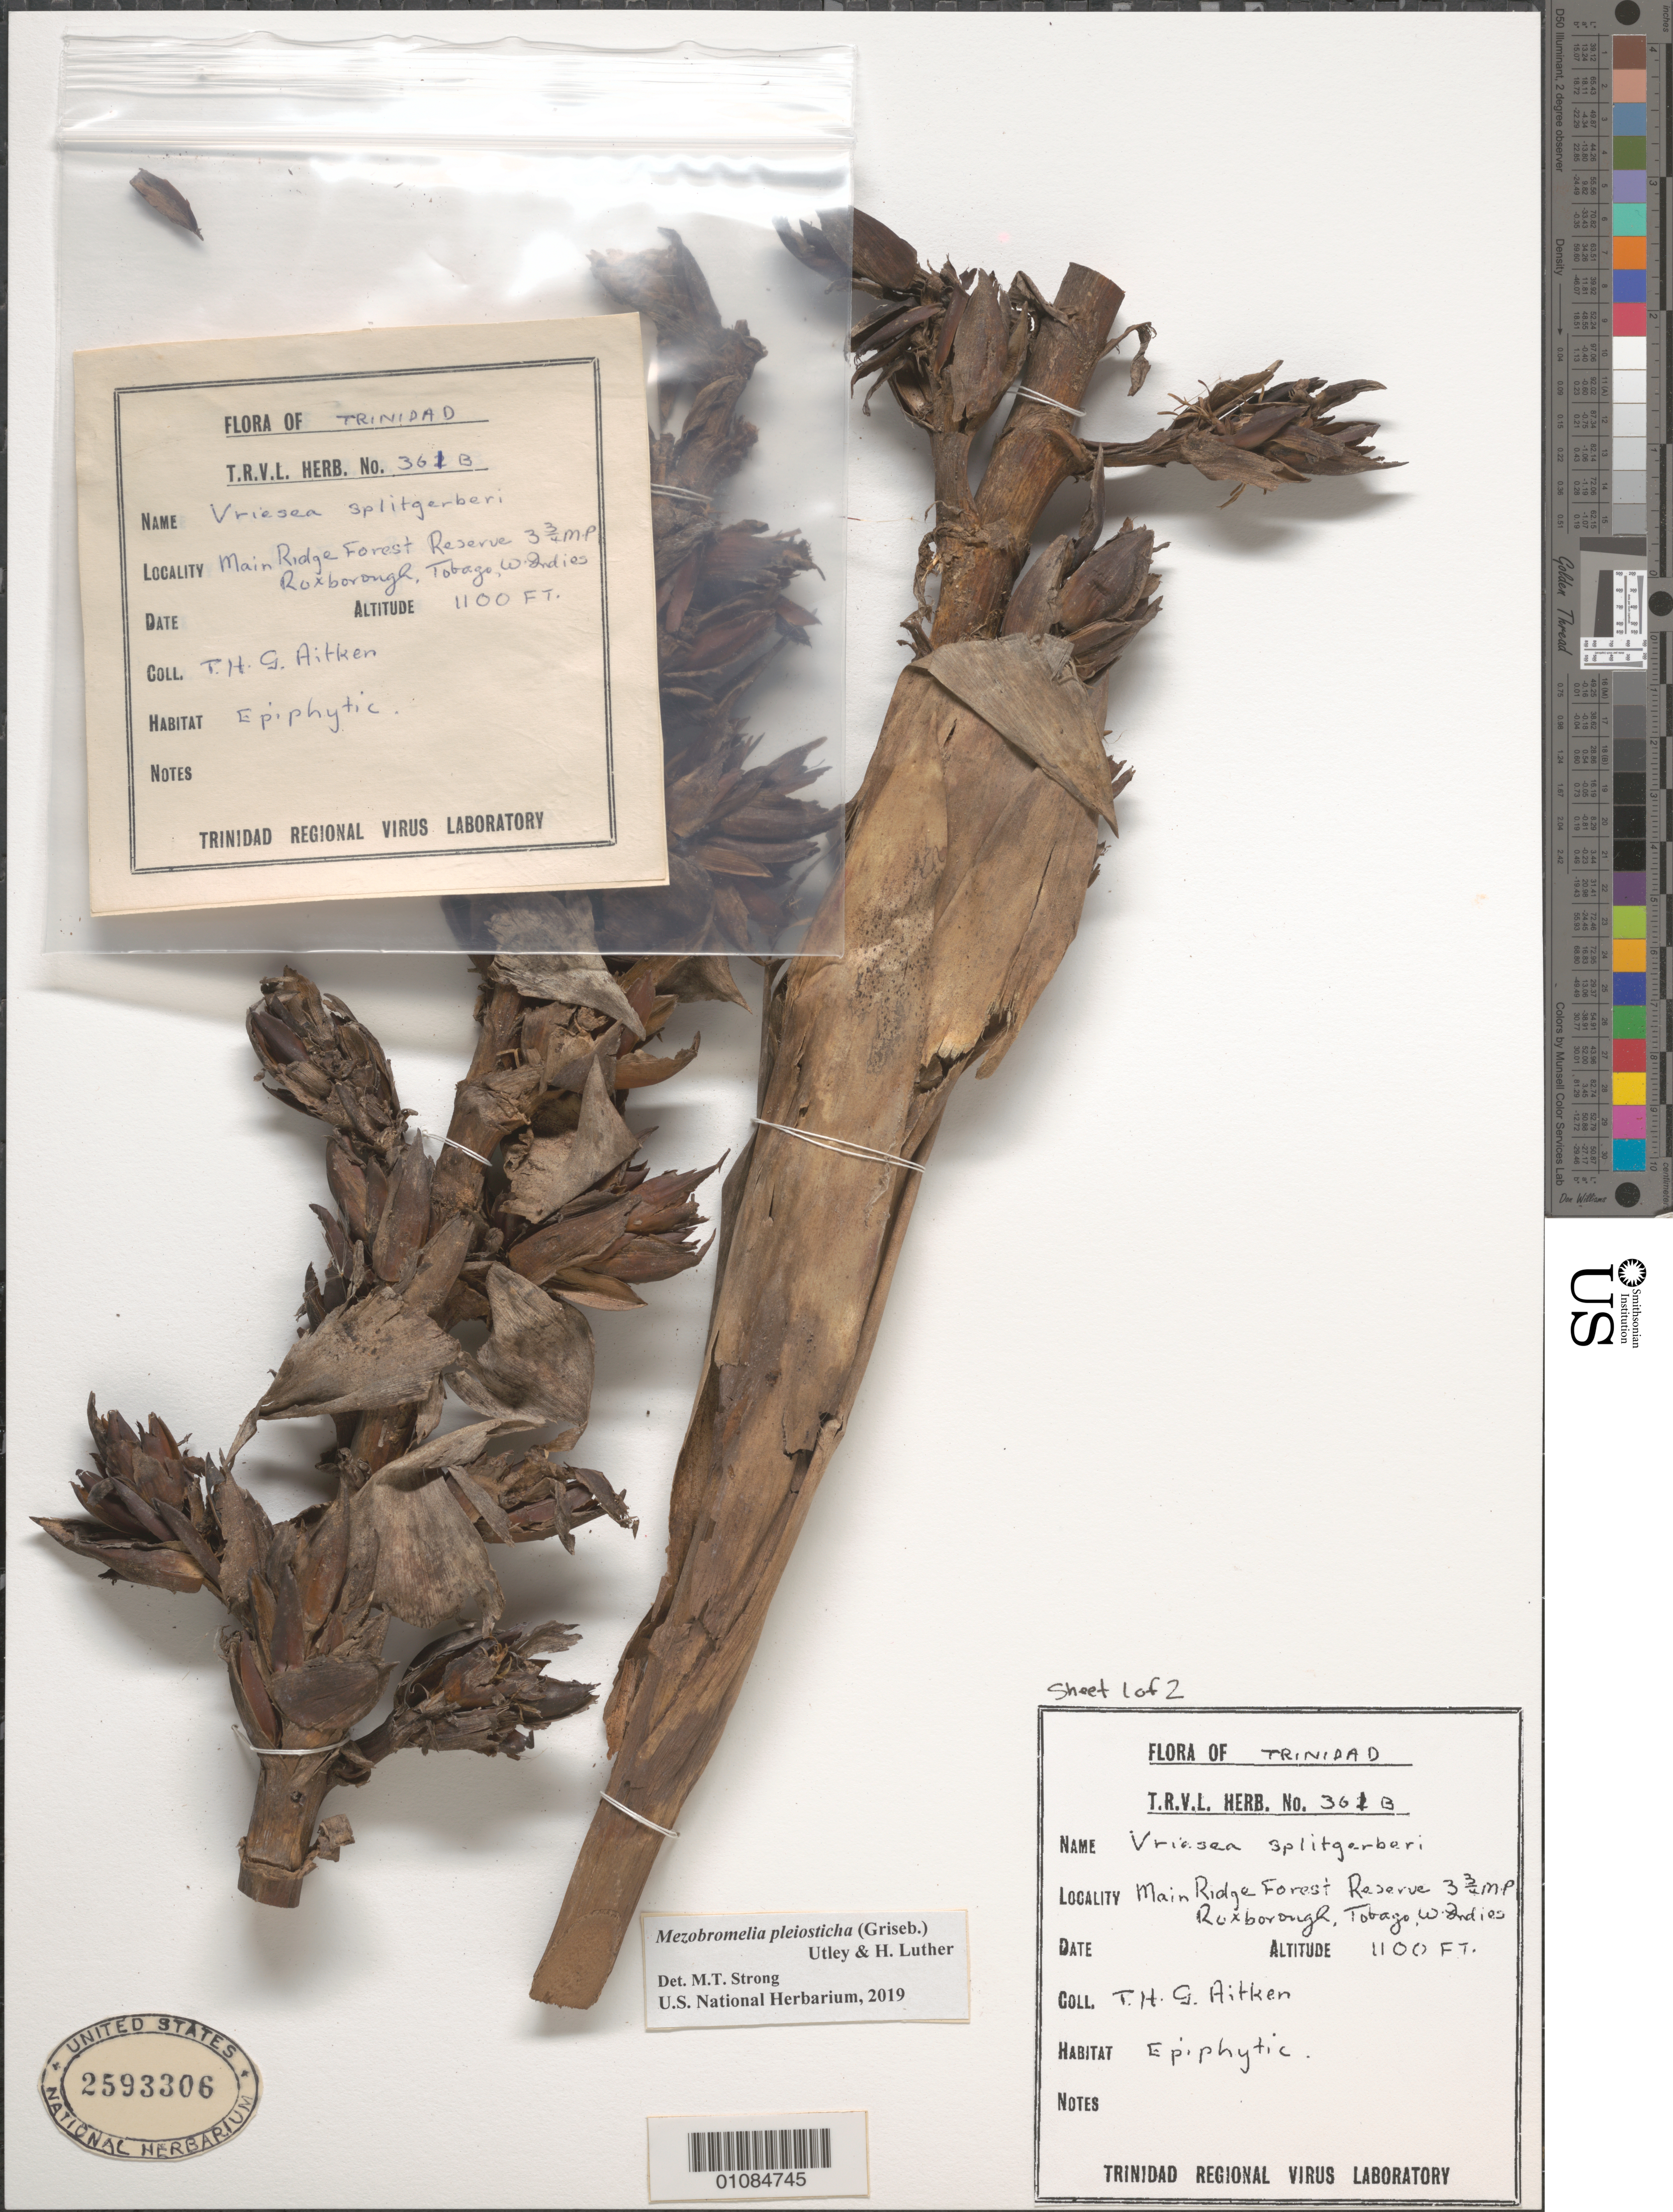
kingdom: Plantae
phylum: Tracheophyta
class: Liliopsida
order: Poales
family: Bromeliaceae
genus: Mezobromelia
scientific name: Mezobromelia pleiosticha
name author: (Griseb.) Utley & H. Luther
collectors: T. Aitken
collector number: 361B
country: Trinidad and Tobago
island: Tobago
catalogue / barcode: US 2593306